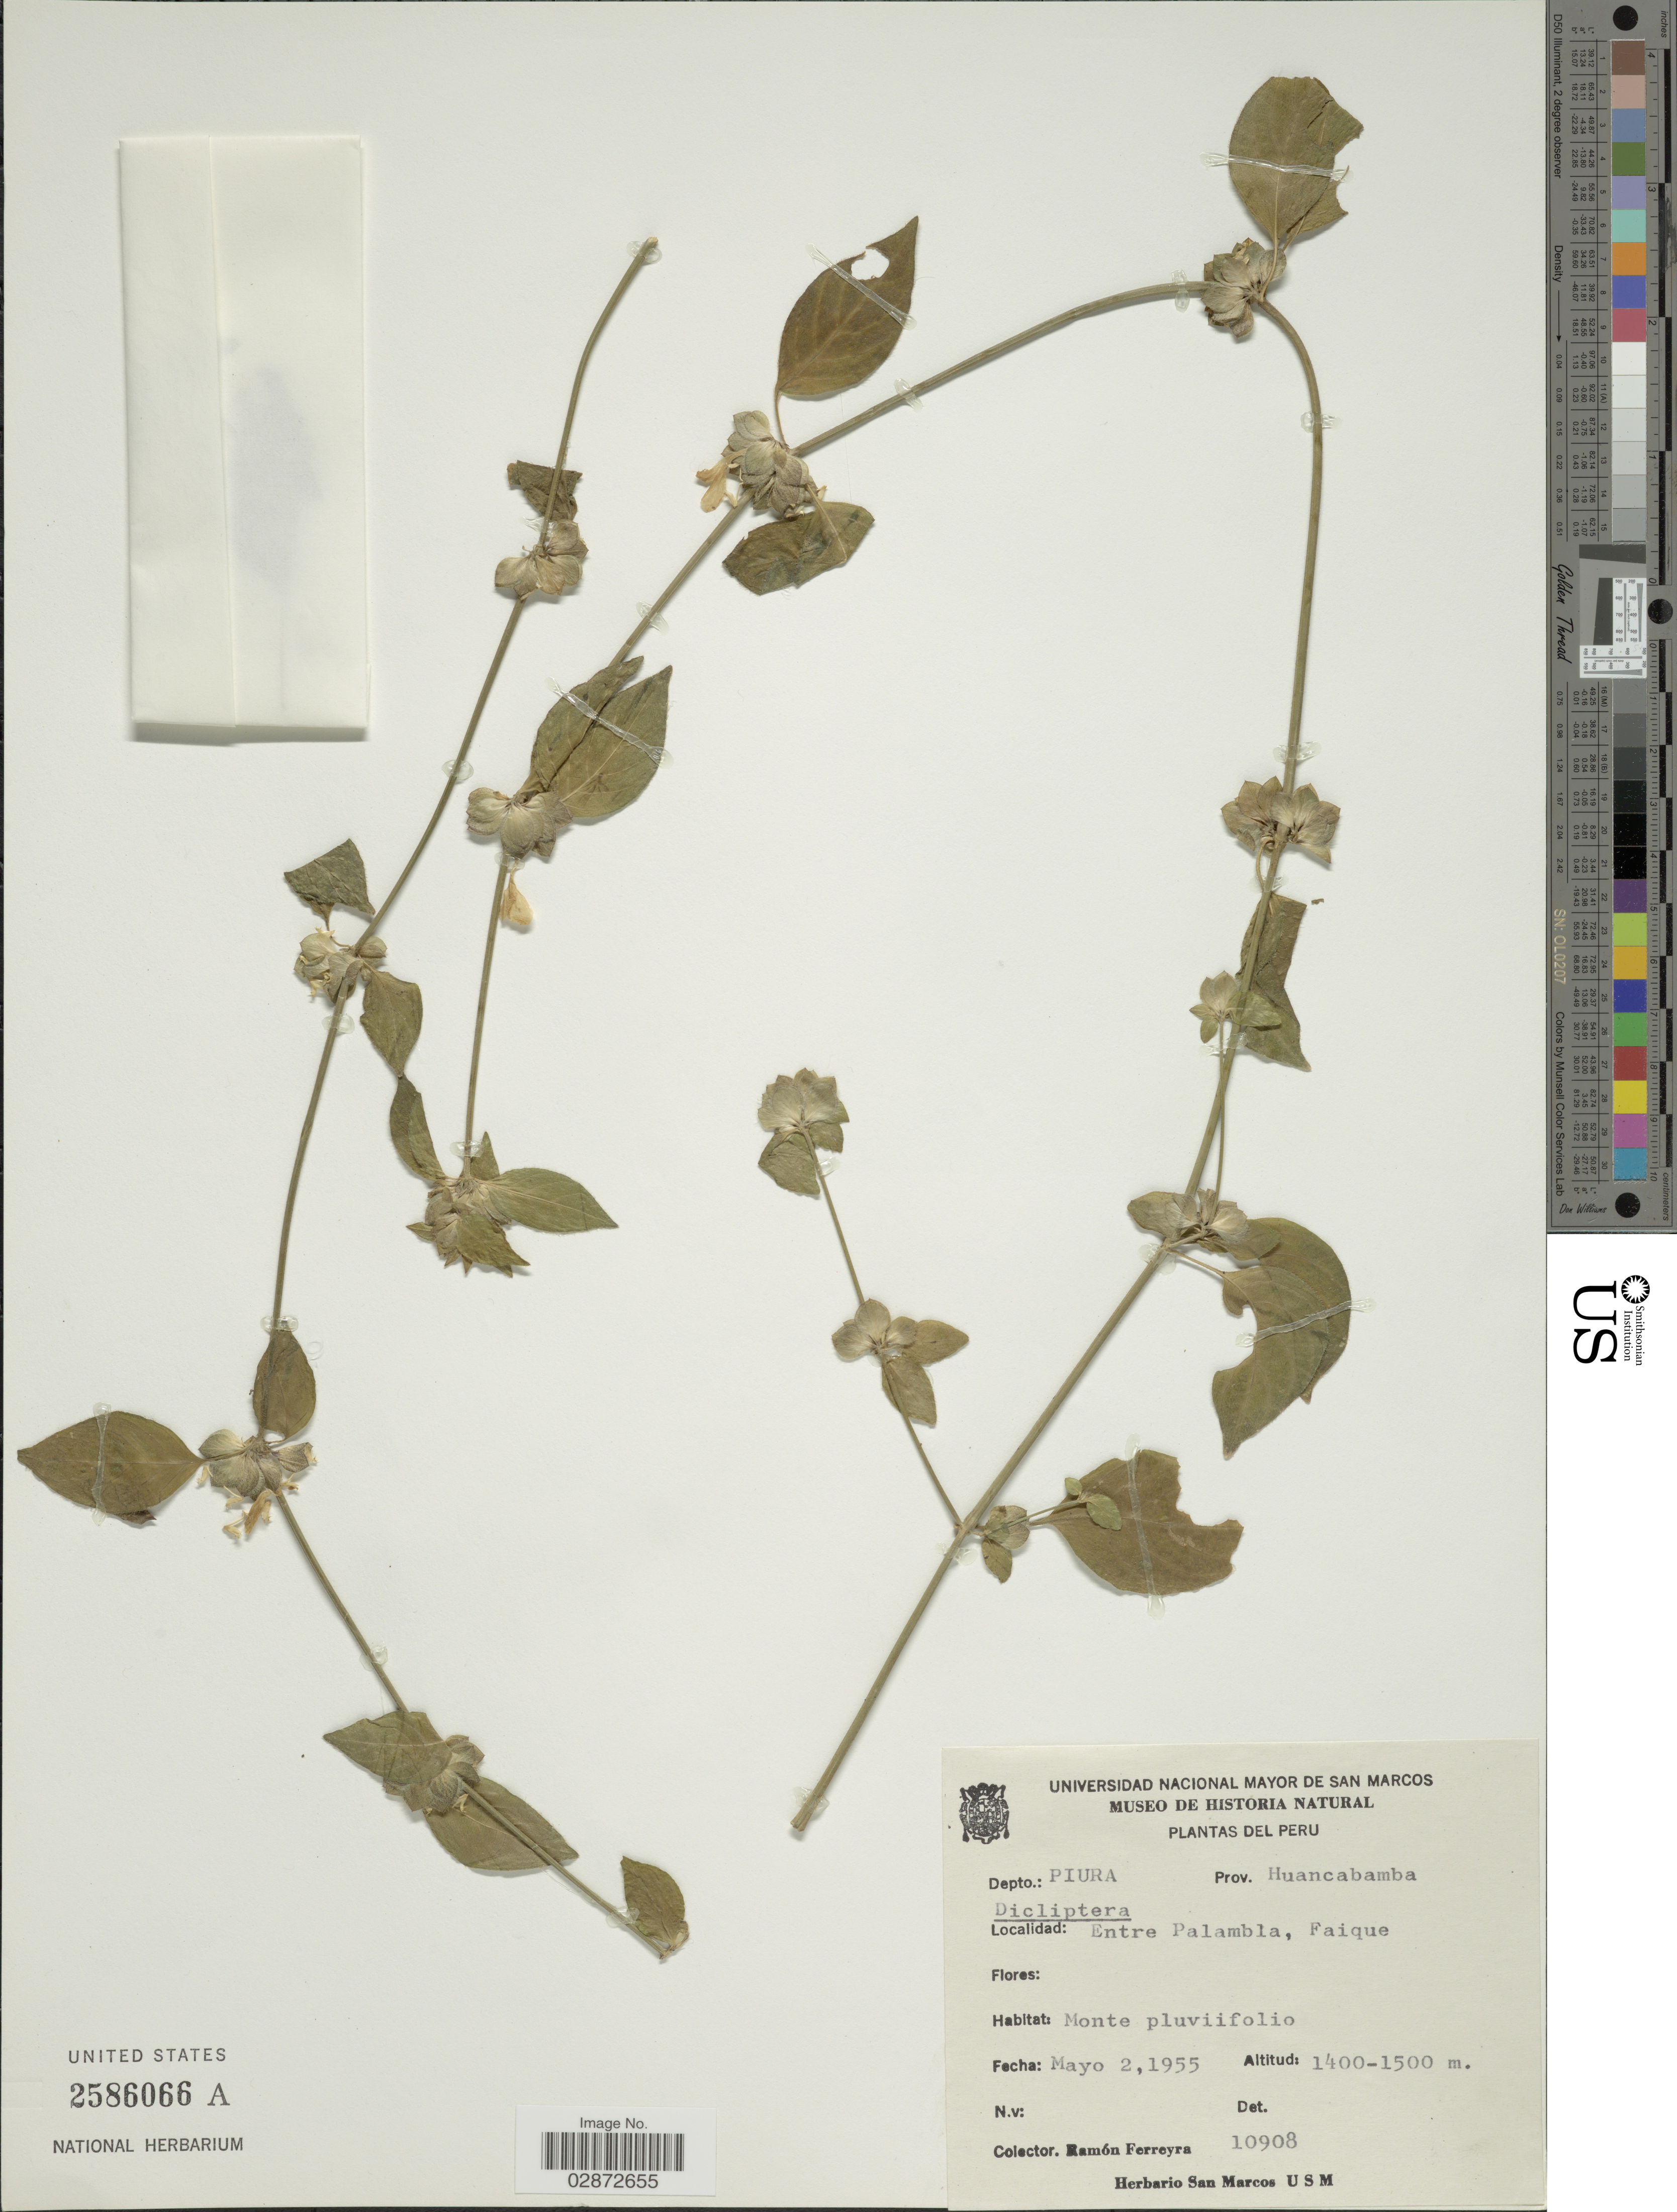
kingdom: Plantae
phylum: Tracheophyta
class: Magnoliopsida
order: Lamiales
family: Acanthaceae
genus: Dicliptera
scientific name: Dicliptera sp.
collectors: R. A. Ferreyra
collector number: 10908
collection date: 1955-05-02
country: Peru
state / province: Piura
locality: Depto.: Piura. Prov. Huancabamba. Entre Palambla, Faique.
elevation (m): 1400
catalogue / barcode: US 2586066A